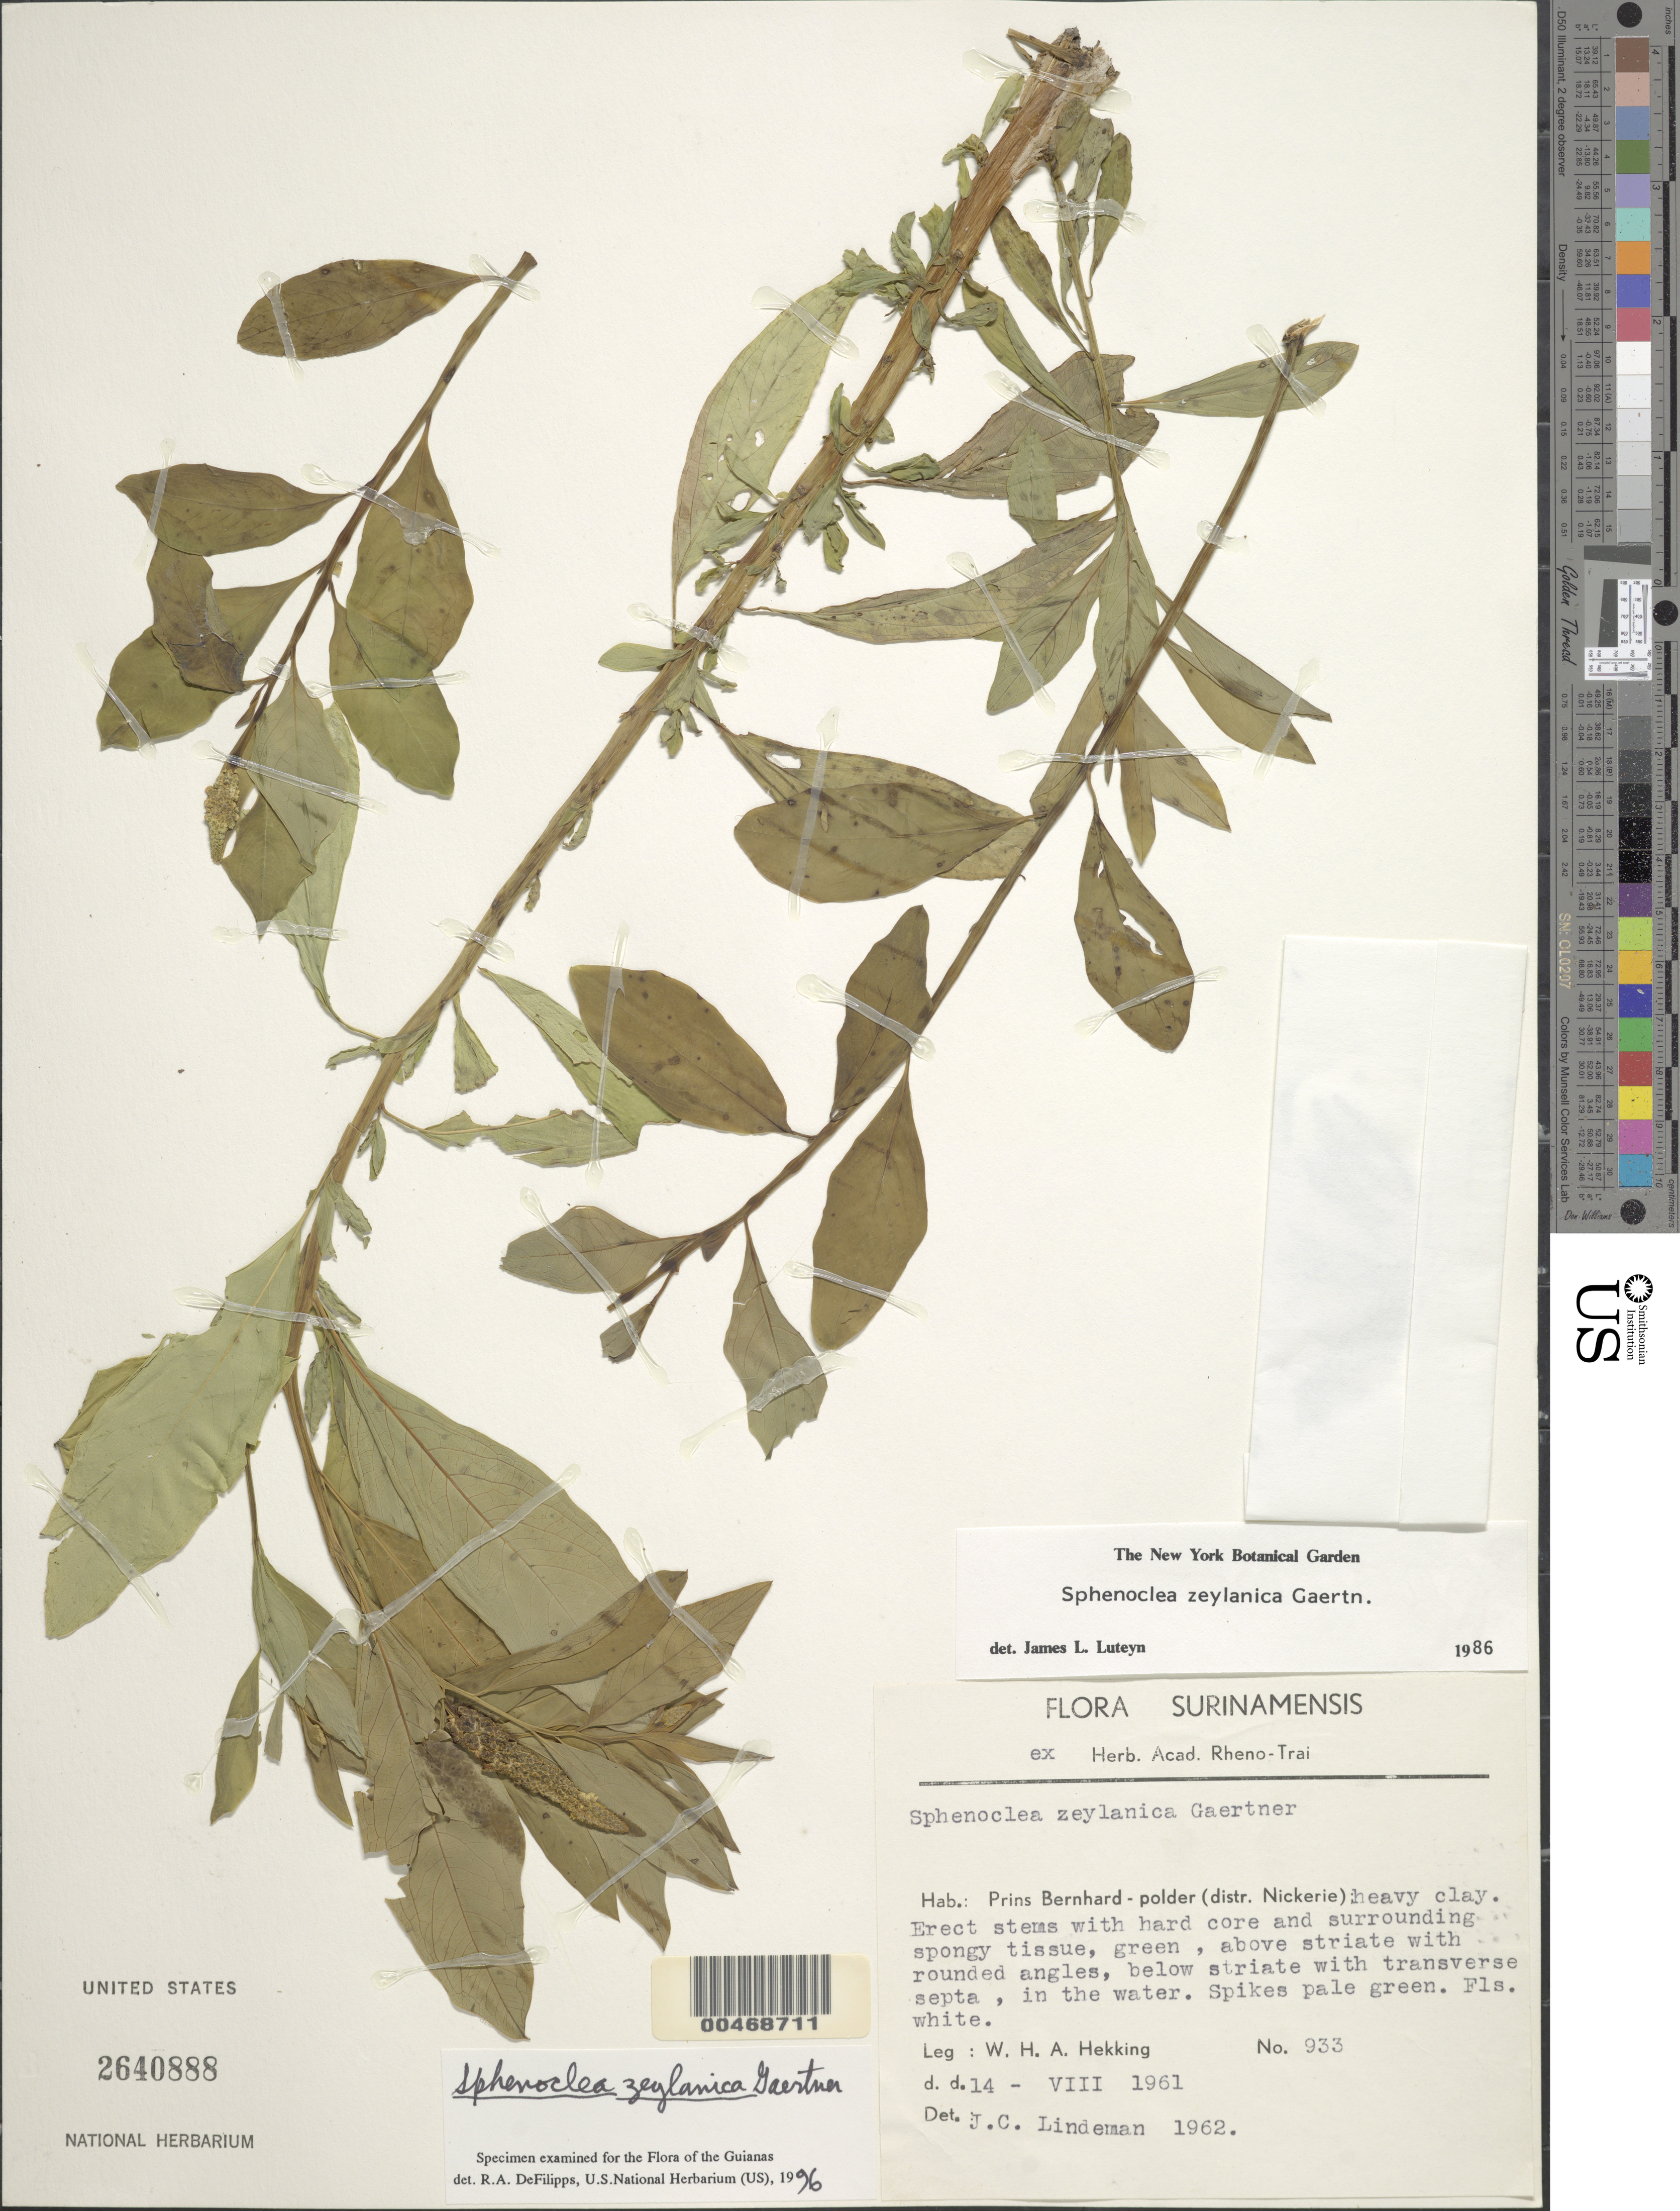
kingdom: Plantae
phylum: Tracheophyta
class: Magnoliopsida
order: Solanales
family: Sphenocleaceae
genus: Sphenoclea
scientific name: Sphenoclea zeylanica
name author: Gaertn.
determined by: DeFilipps, R. A.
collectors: W. H. A. Hekking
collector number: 933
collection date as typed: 14-Aug-61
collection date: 1961-08-14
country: Suriname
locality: Nieuw Nickerie, Bernhard - Polder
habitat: Heavy clay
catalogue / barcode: US 2640888